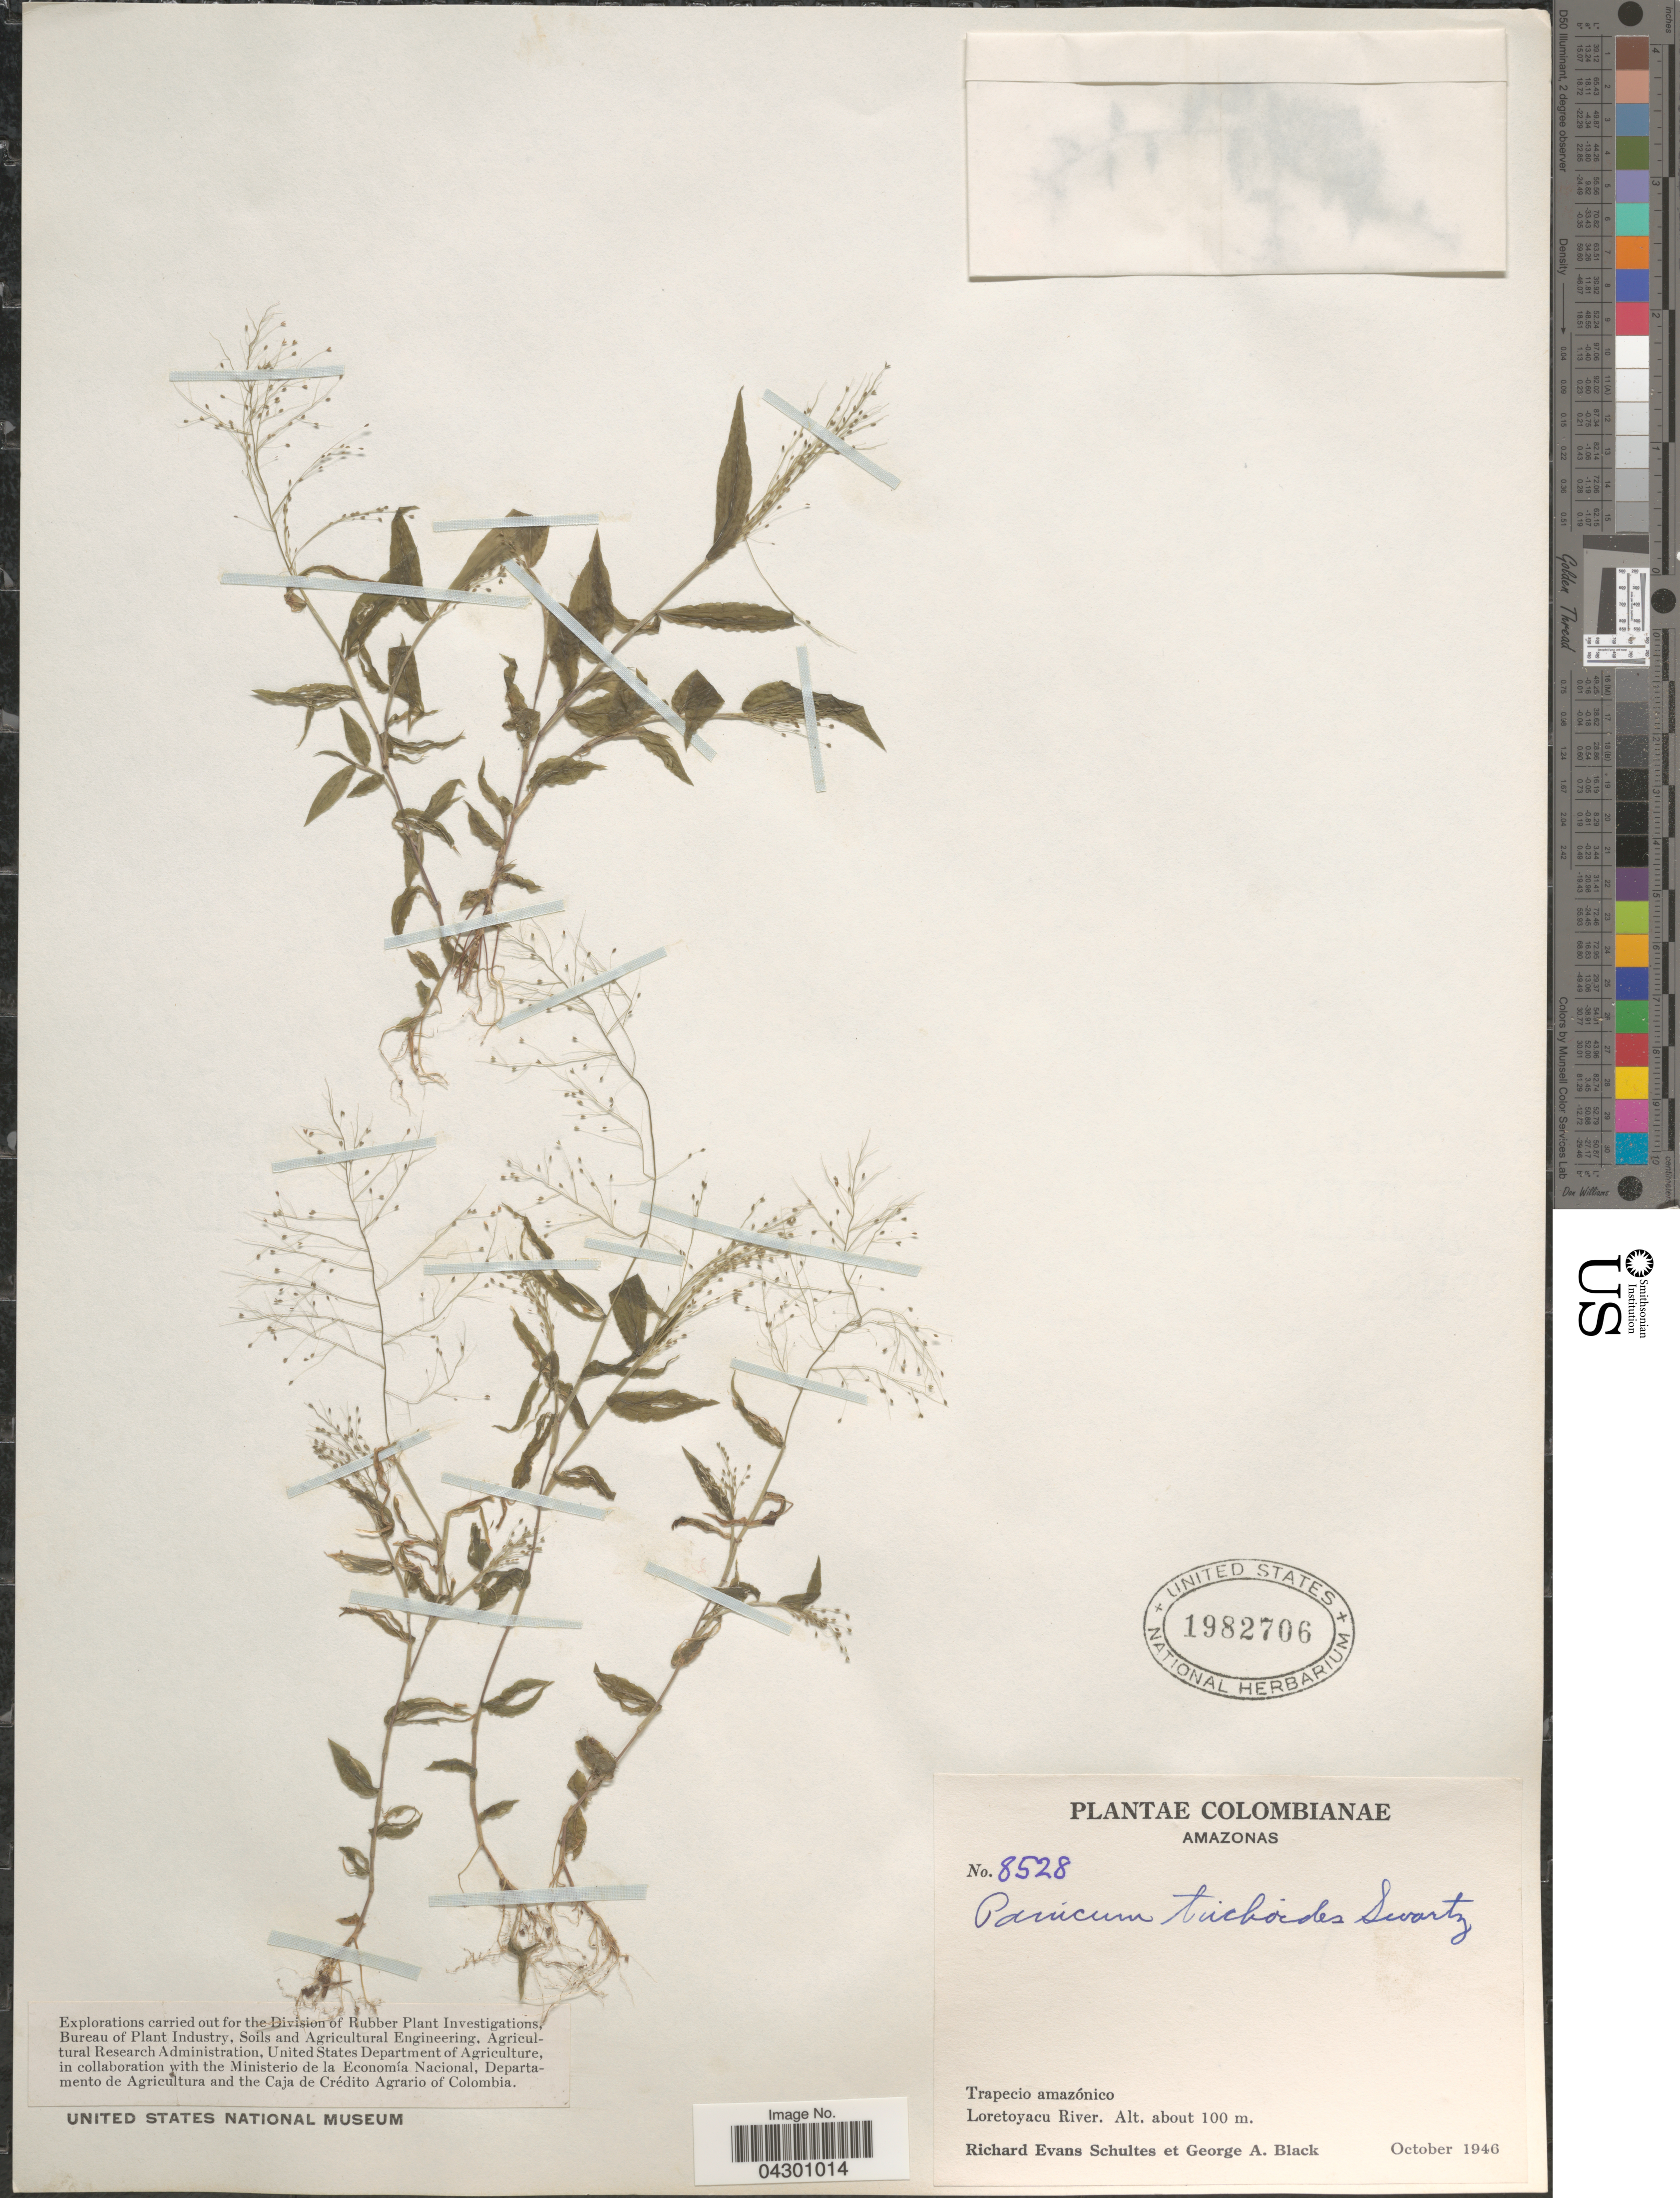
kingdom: Plantae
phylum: Tracheophyta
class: Liliopsida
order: Poales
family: Poaceae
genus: Panicum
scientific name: Panicum trichoides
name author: Sw.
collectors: R. E. Schultes & G. A. Black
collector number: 8528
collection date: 1940-10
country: Colombia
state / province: Amazônas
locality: Trapecio amazónico. Loretoyacu River.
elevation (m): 100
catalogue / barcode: US 1982706